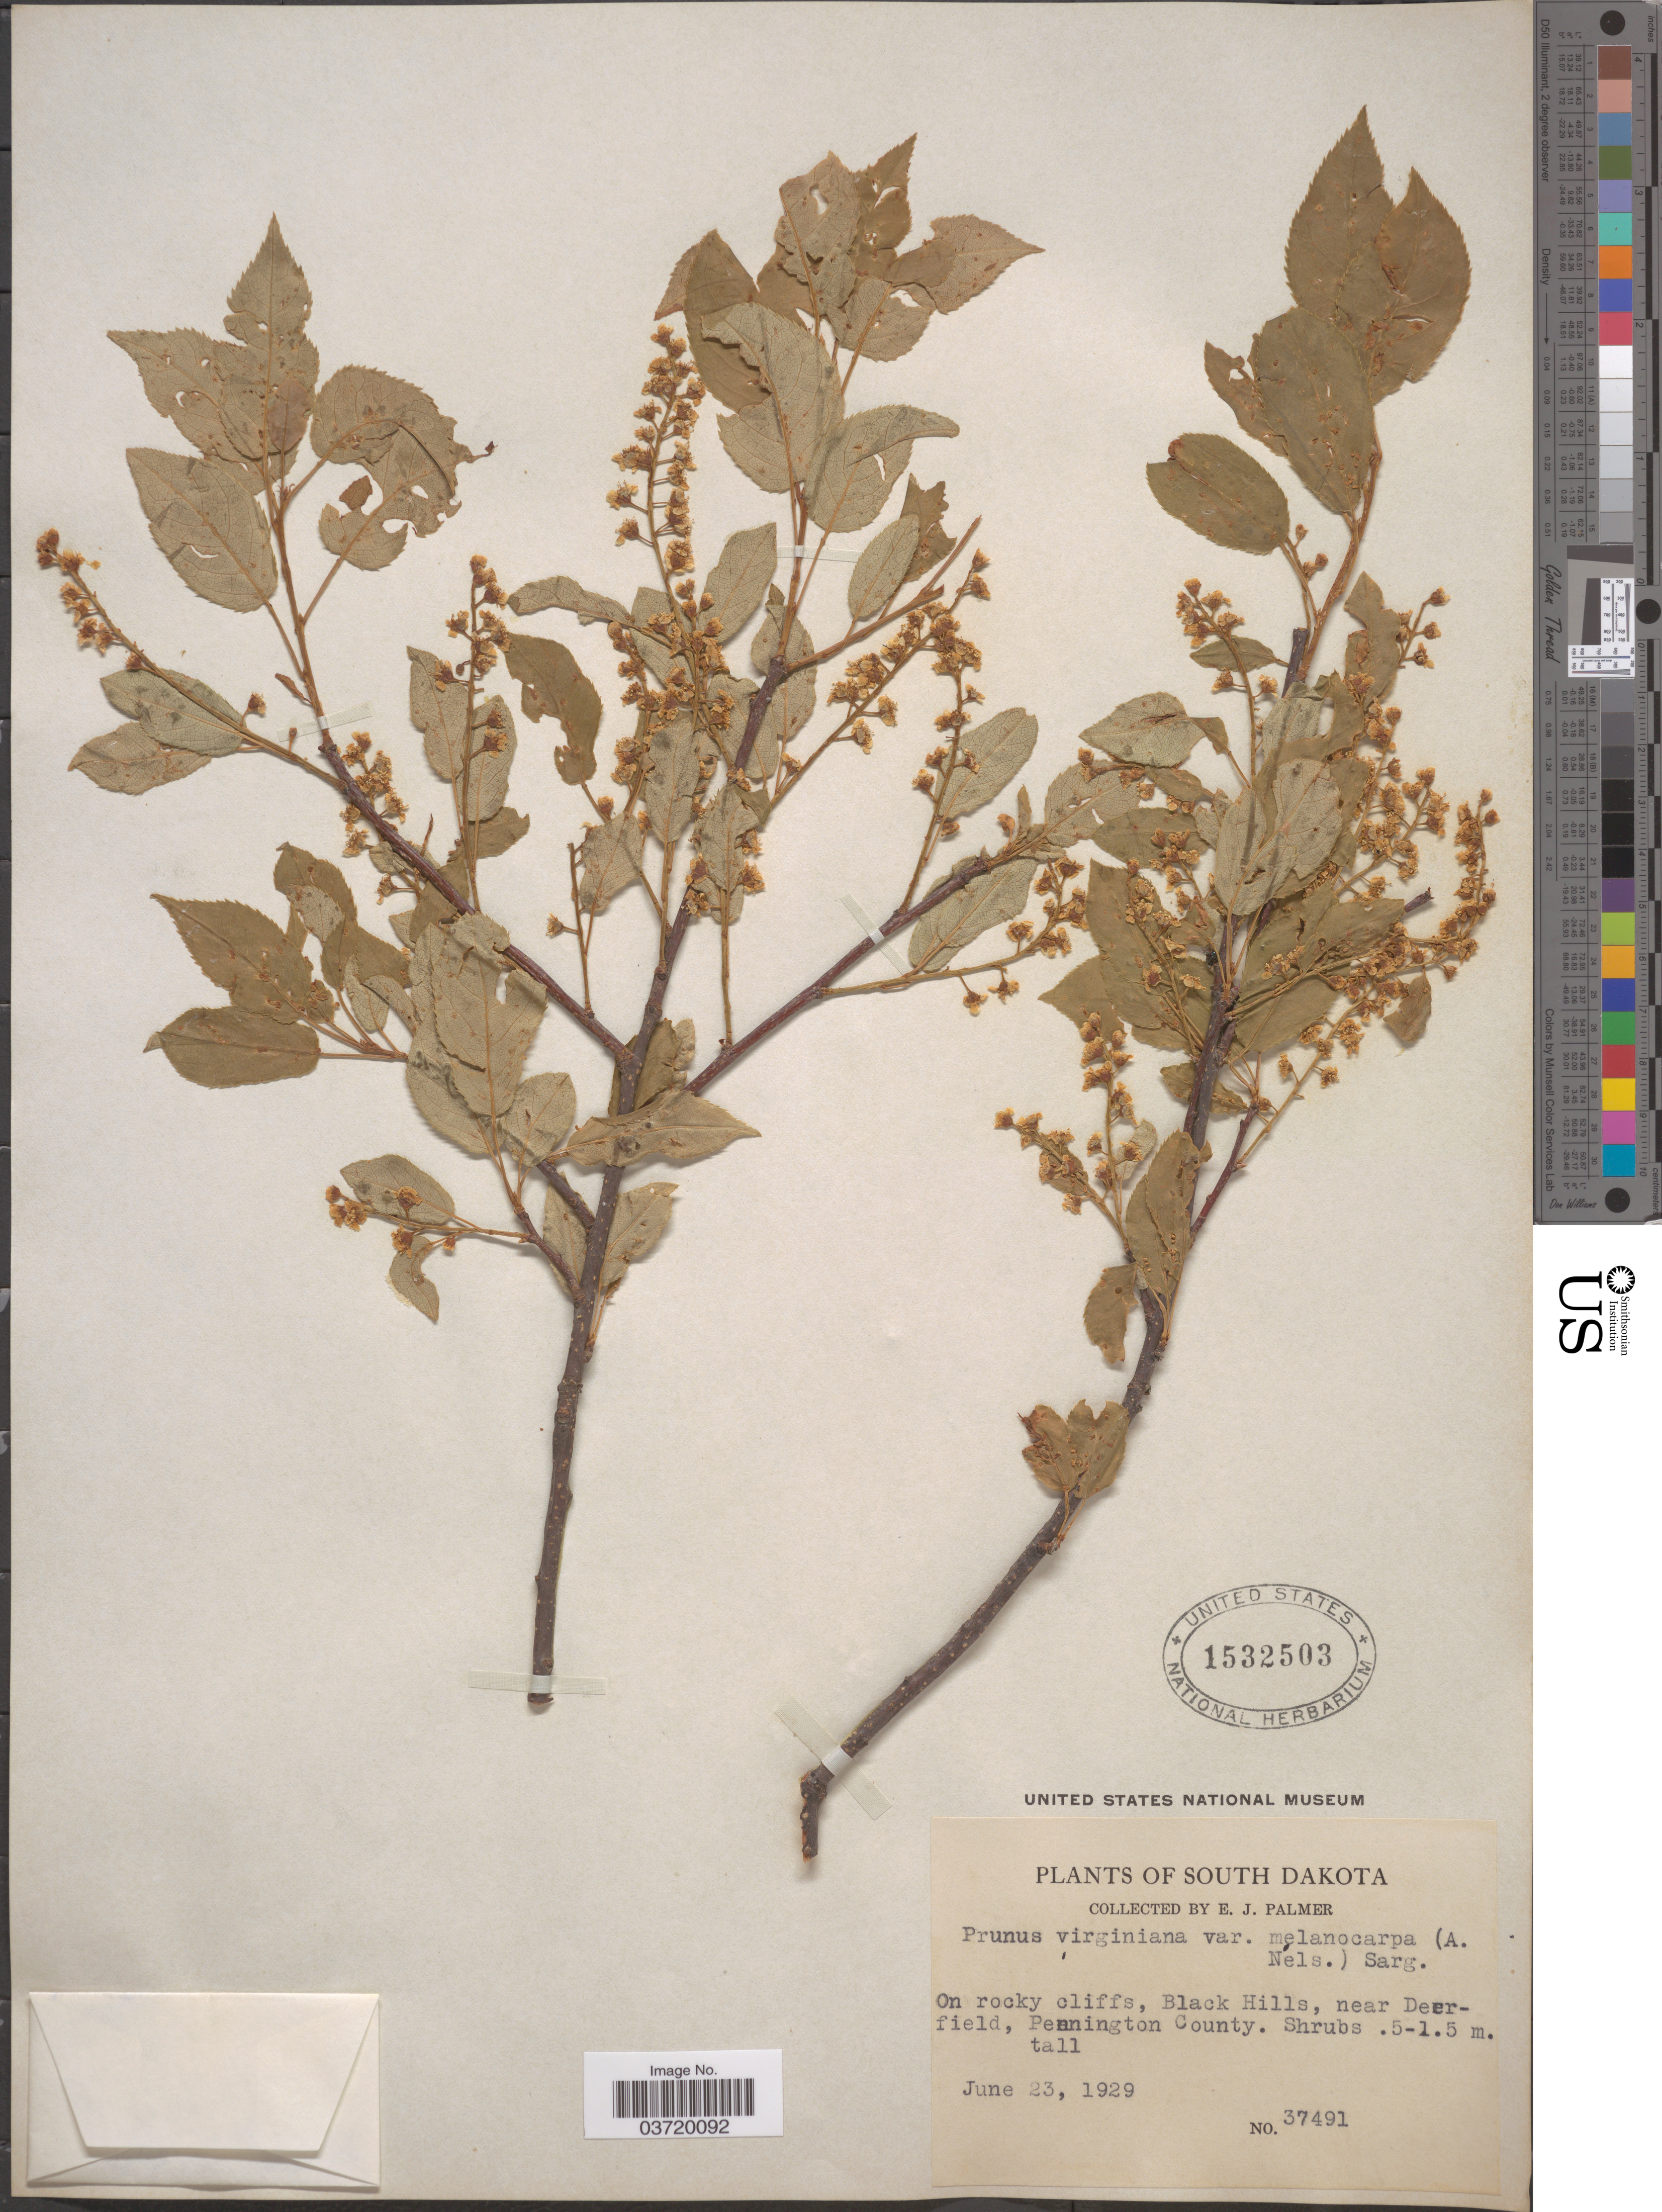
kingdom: Plantae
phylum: Tracheophyta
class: Magnoliopsida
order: Rosales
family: Rosaceae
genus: Prunus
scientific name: Prunus virginiana var. melanocarpa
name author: (A. Nelson) Sarg.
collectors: E. J. Palmer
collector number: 37491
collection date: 1929-06-23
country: United States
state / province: South Dakota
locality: On rocky cliffs, Black Hills, near Deerfield, Pennington County.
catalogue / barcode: US 1532503